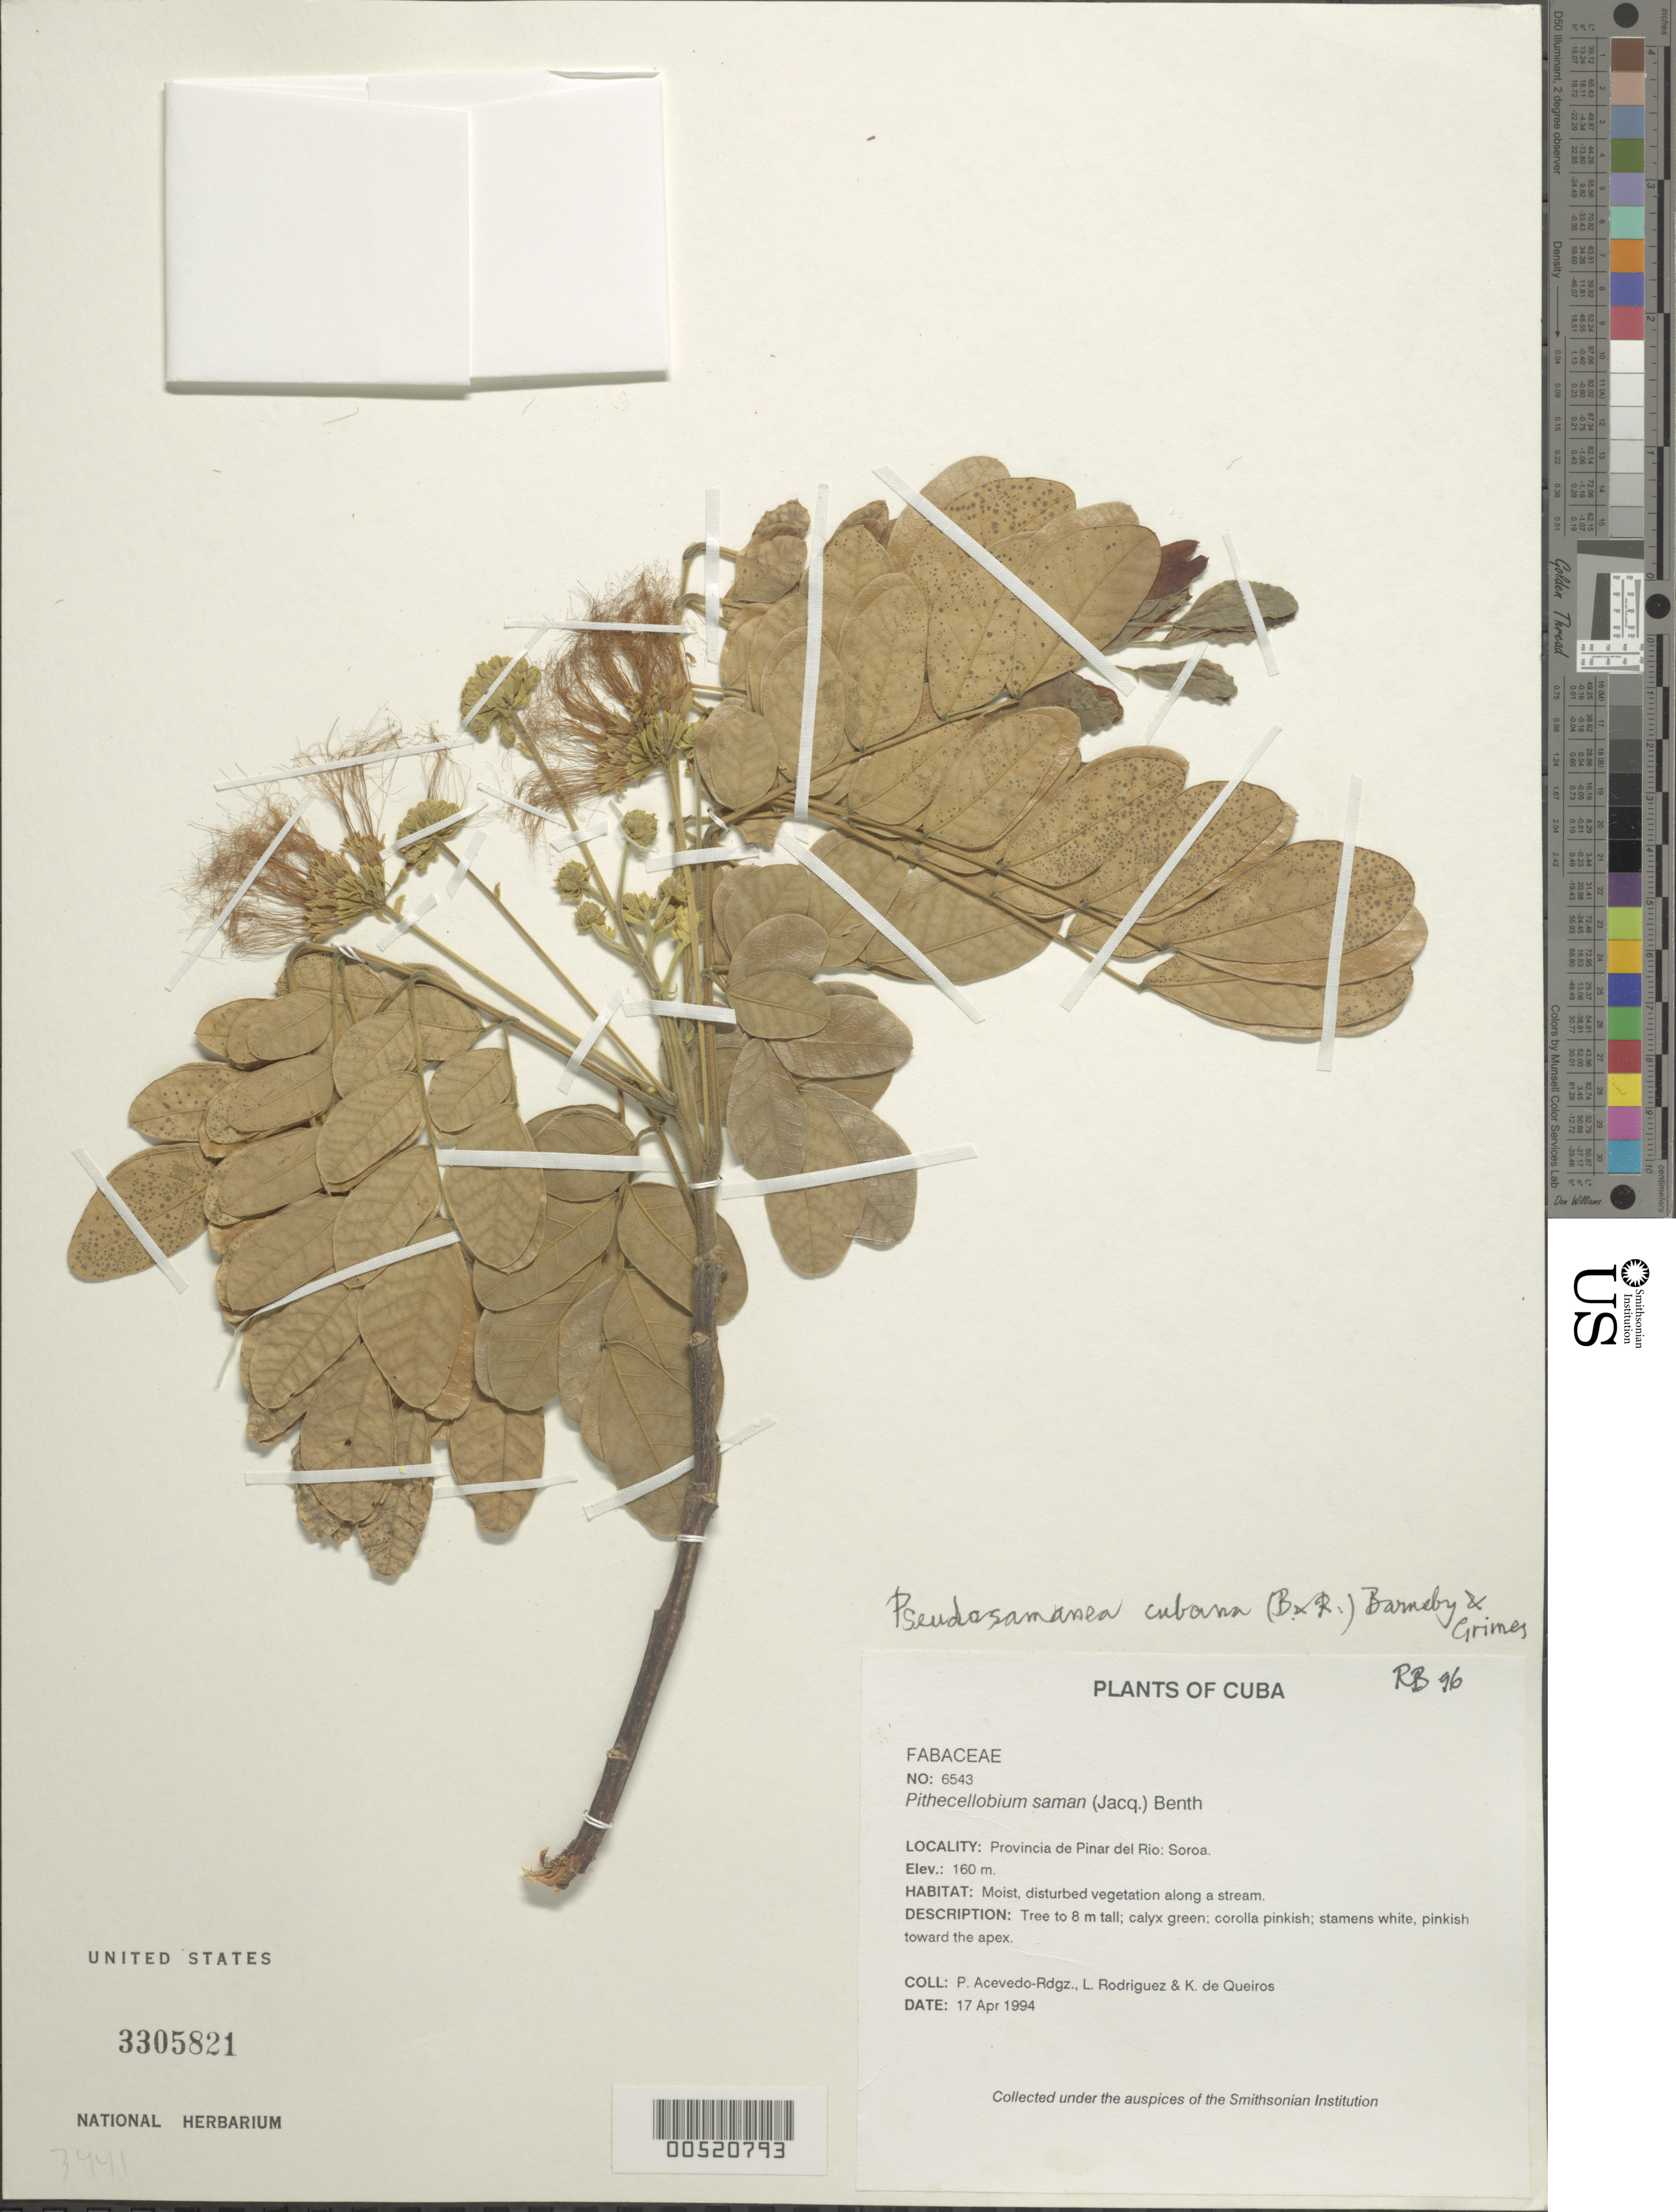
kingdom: Plantae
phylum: Tracheophyta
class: Magnoliopsida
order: Fabales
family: Fabaceae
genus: Pseudosamanea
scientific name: Pseudosamanea cubana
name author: (Britton & P. Wilson ex Britton & Rose) Barneby & J.W. Grimes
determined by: Barneby, Rupert C., (NY)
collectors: P. Acevedo-Rodr., L. Rodriguez & K. De Queiroz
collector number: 6543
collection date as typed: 17 Apr 1994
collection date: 1994-04-17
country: Cuba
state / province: Pinar del Rio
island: Cuba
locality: Provincia de Pinar del Río; Soroa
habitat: Moist, disturbed vegetation along a stream.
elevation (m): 160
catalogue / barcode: US 3305821